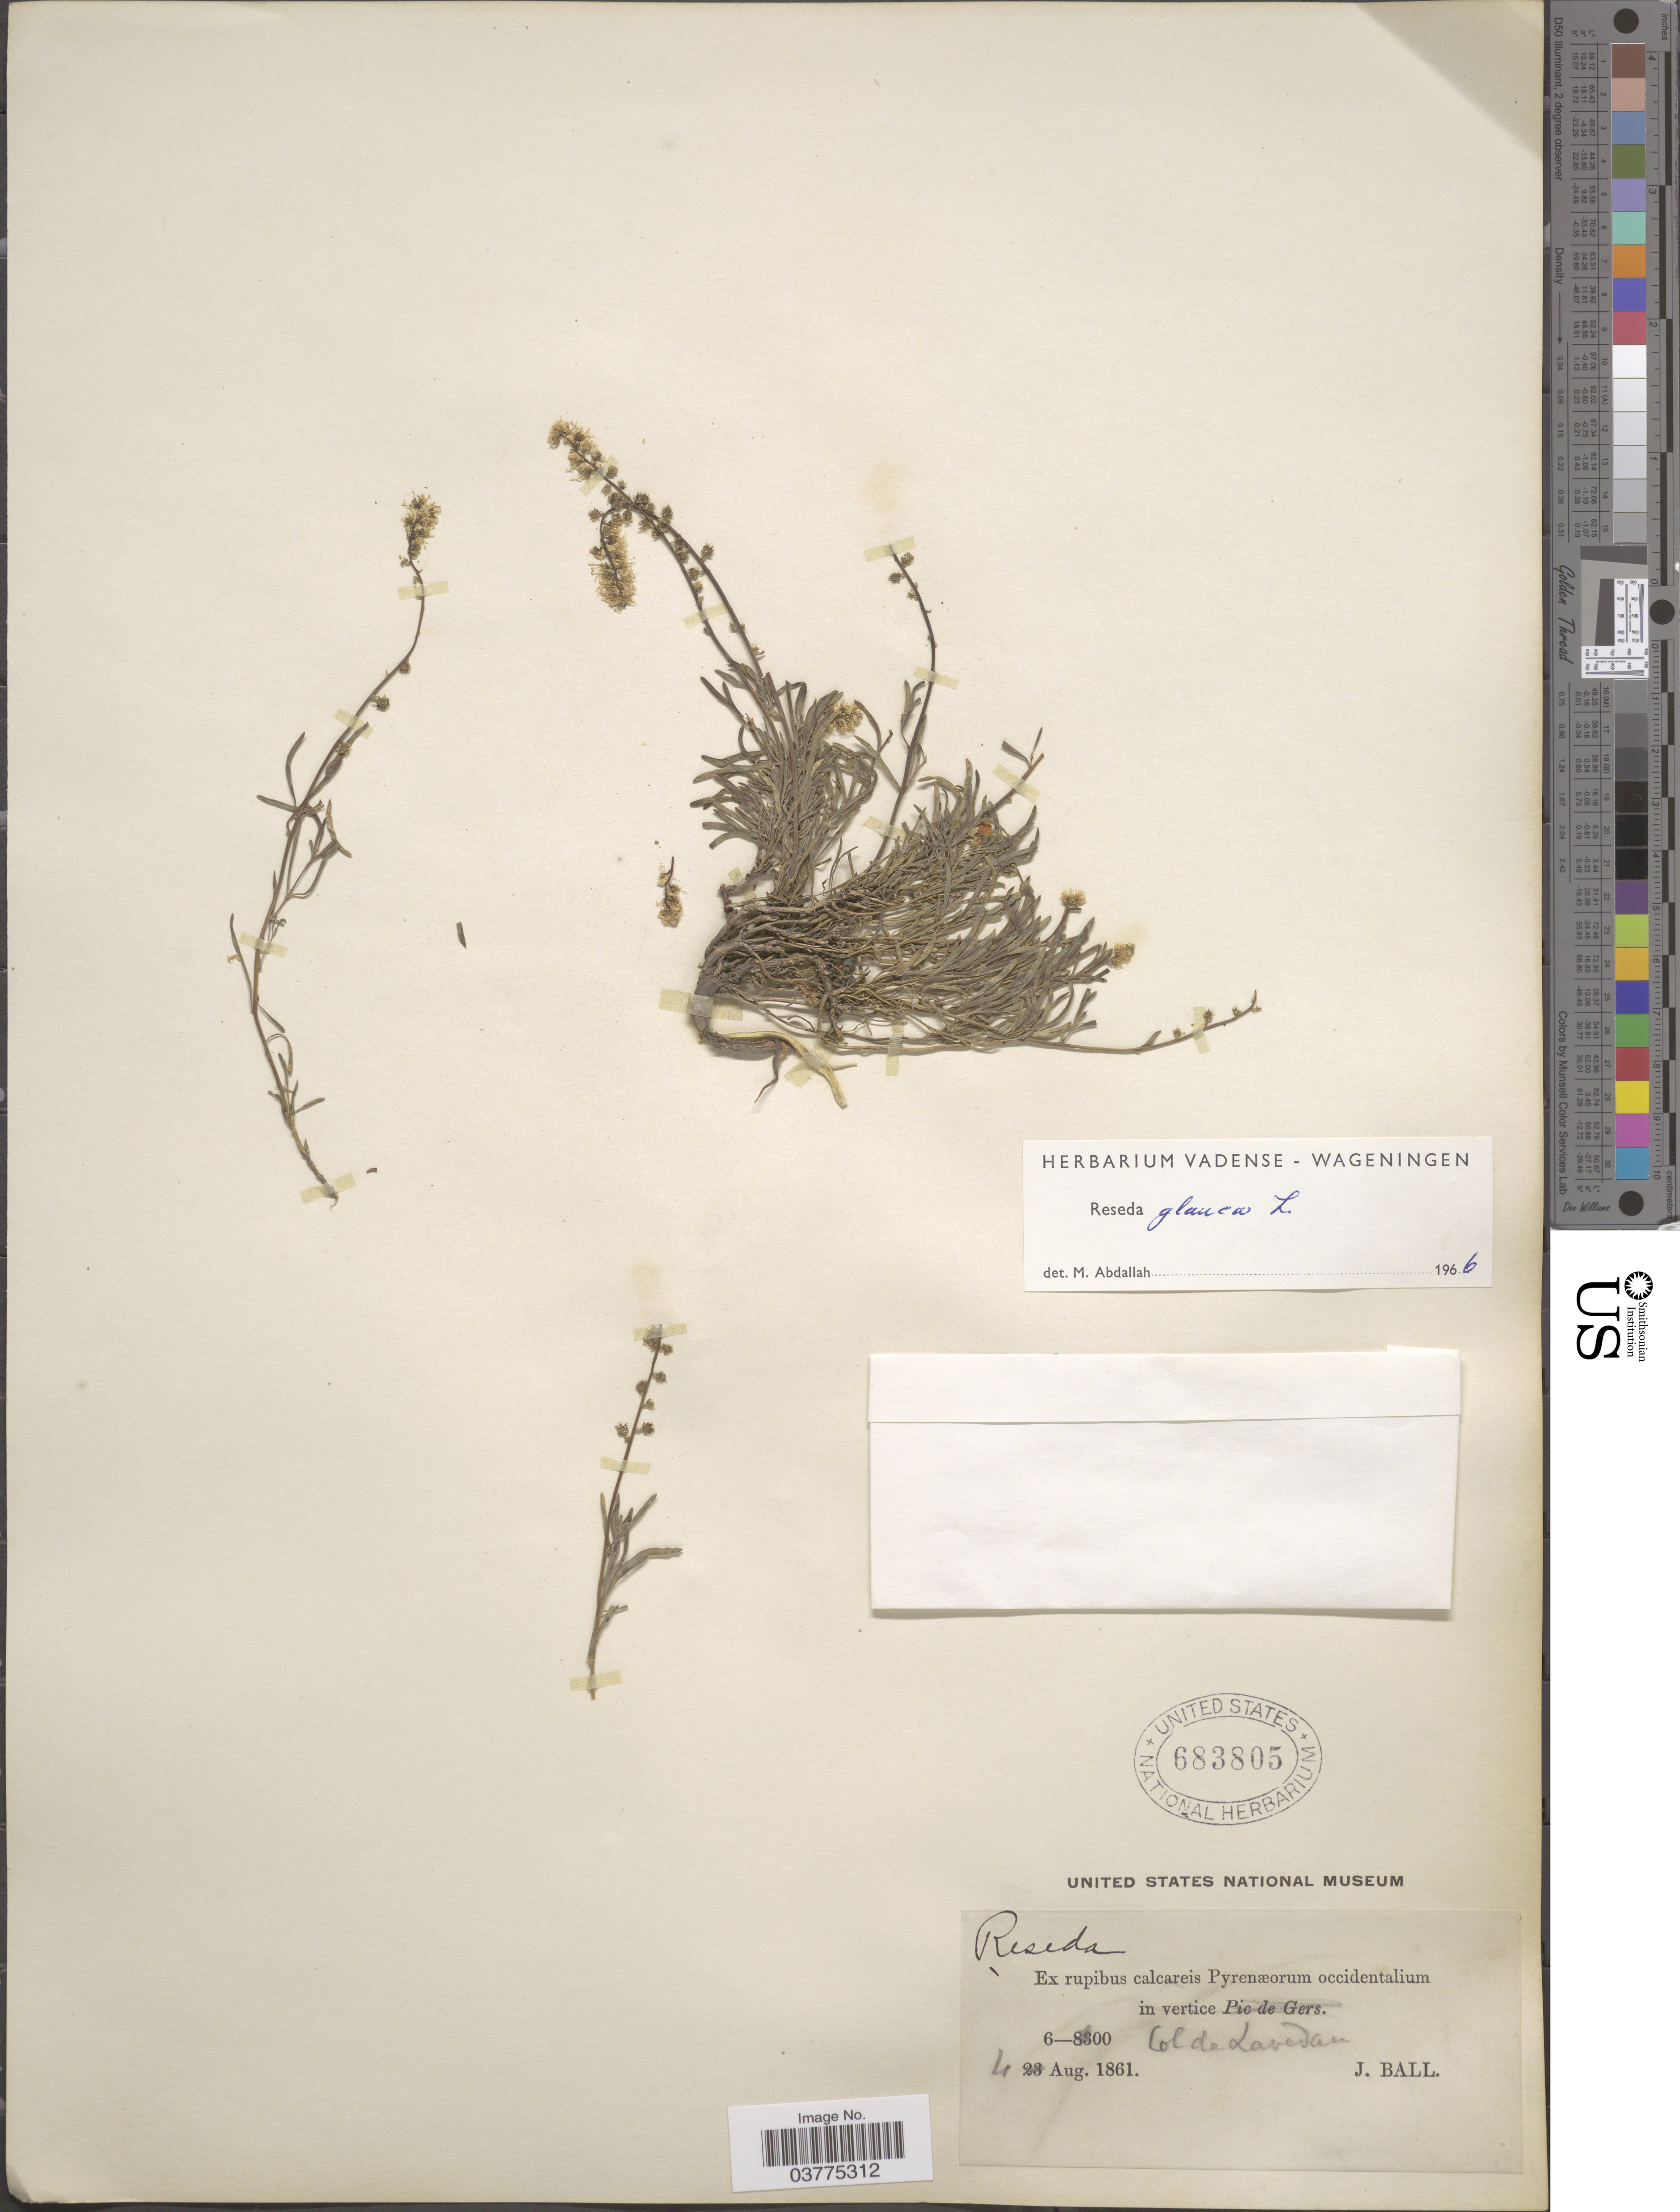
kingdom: Plantae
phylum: Tracheophyta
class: Magnoliopsida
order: Brassicales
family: Resedaceae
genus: Reseda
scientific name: Reseda glauca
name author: L.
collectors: J. Ball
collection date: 1861-08-04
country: France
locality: Ex rupibus calcareis Pyrenæorum occidentalium in Col de Lavedan.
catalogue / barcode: US 683805